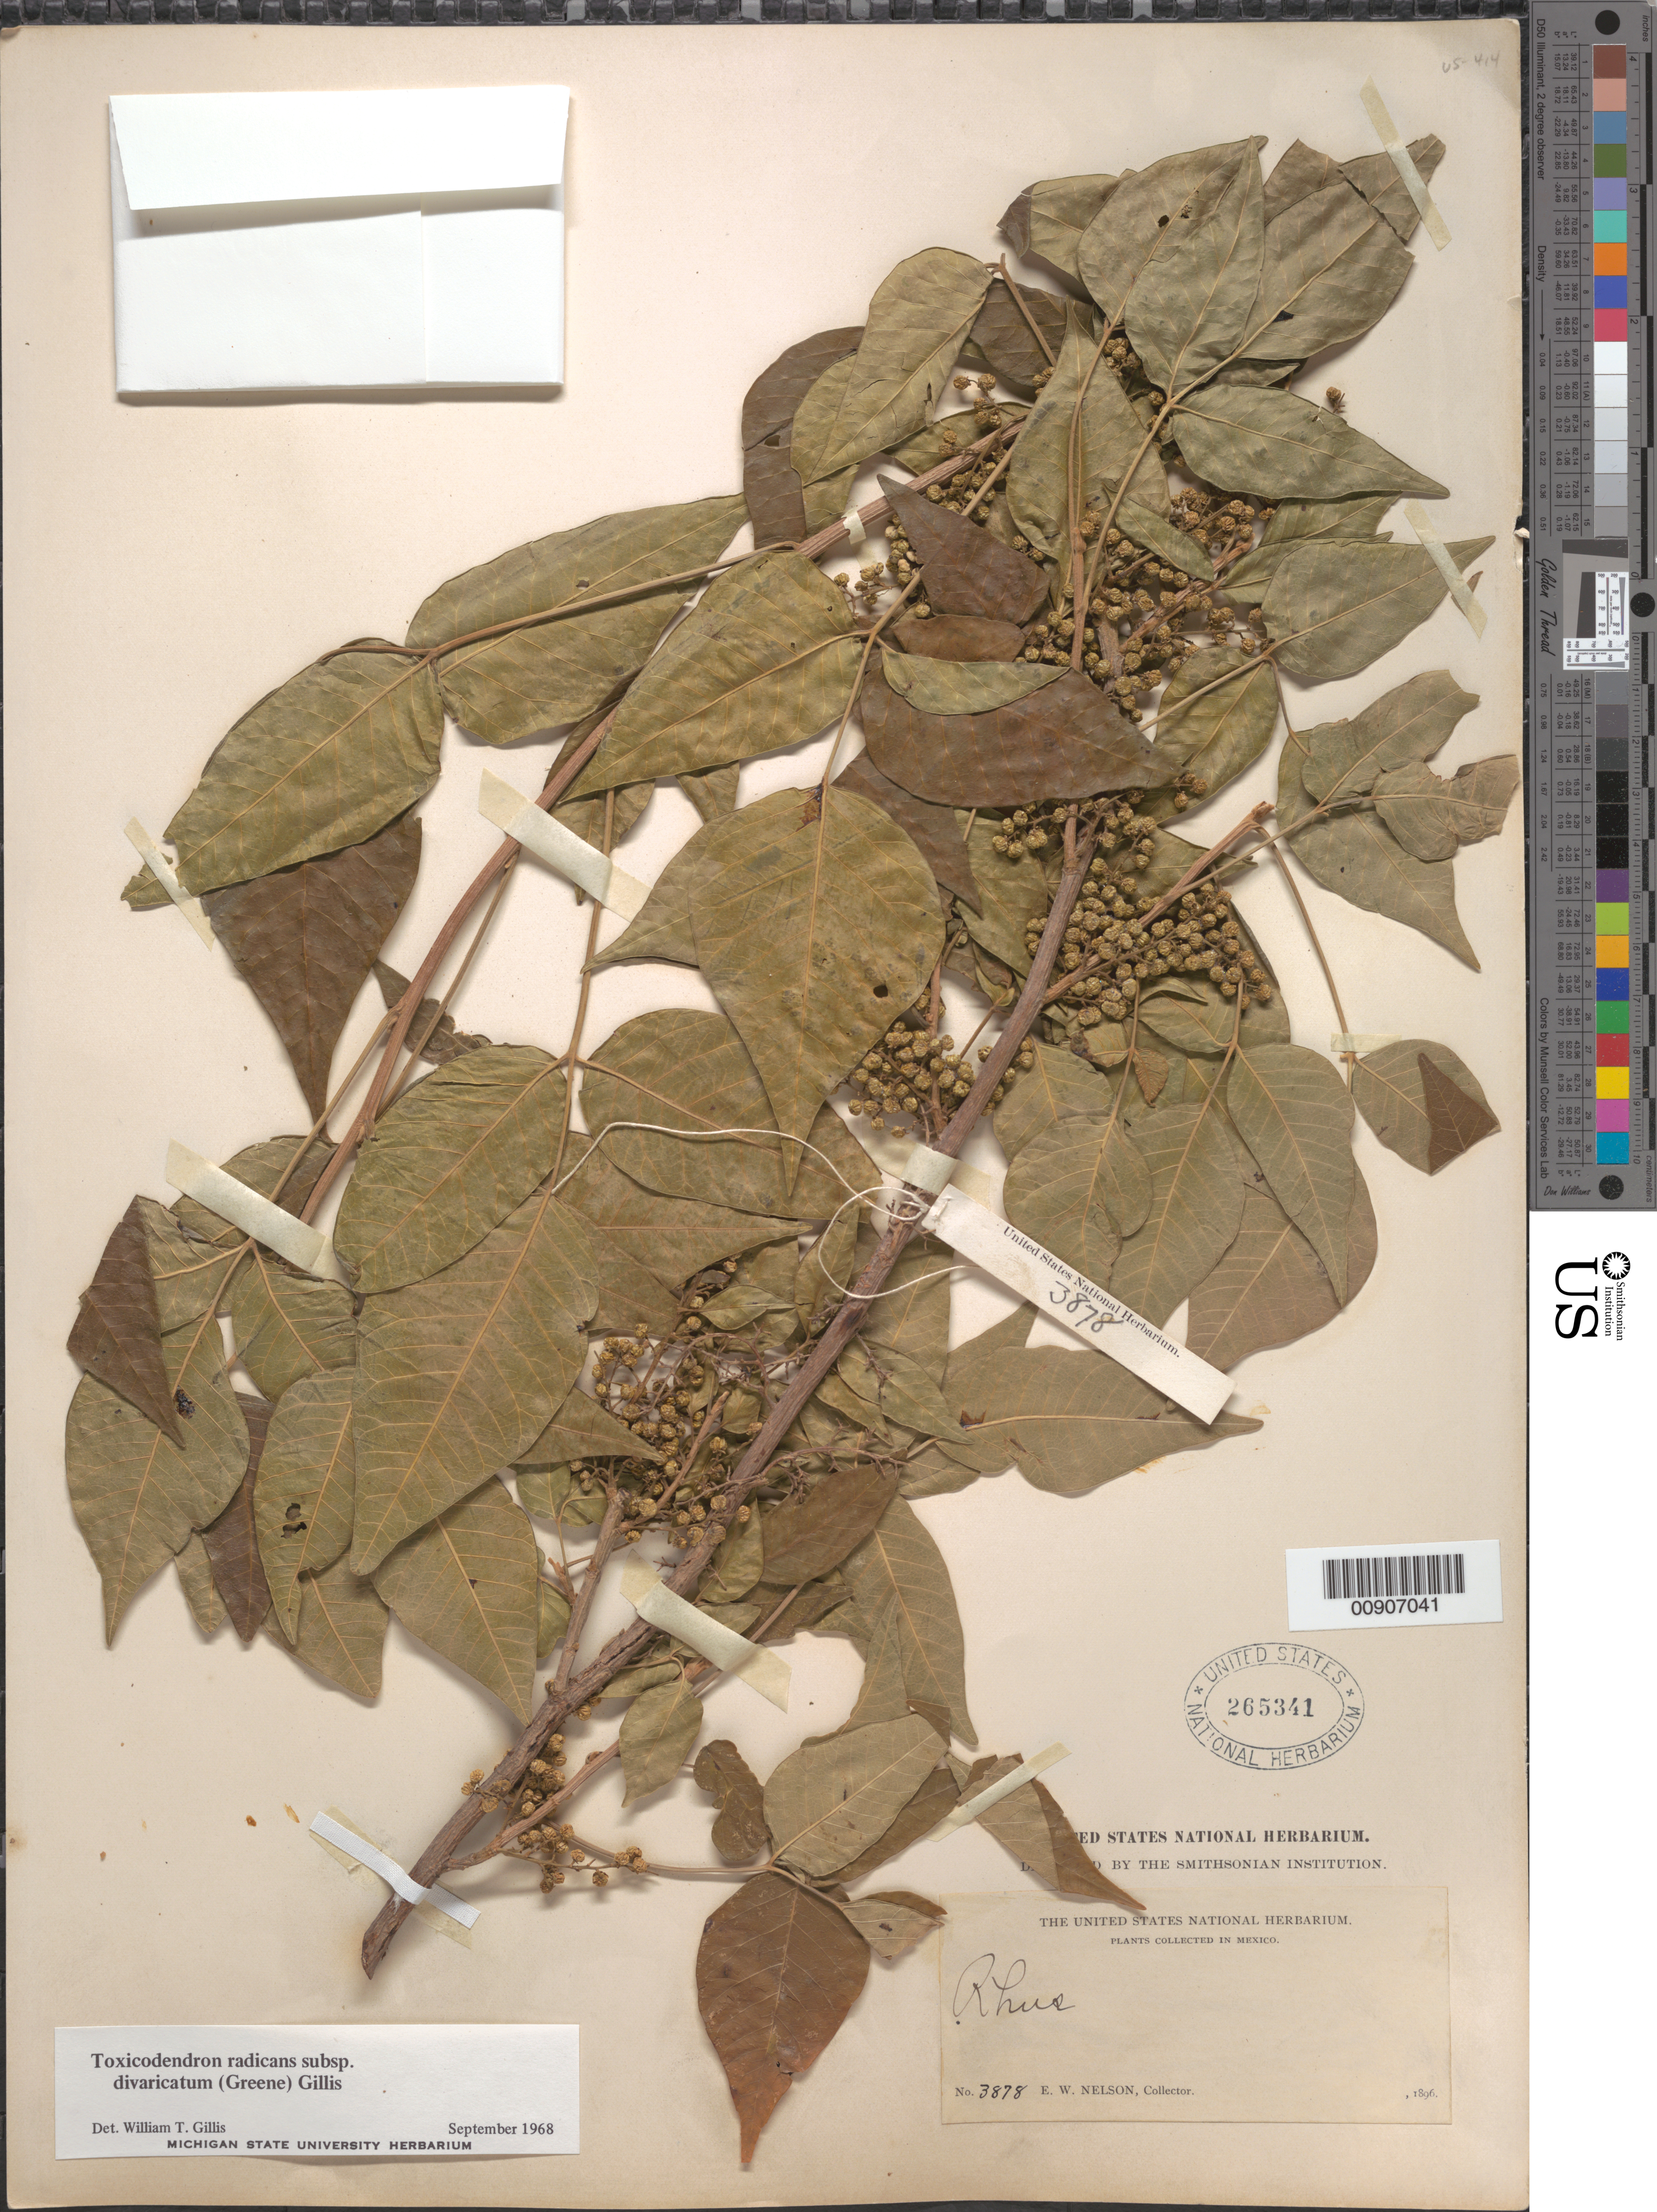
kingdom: Plantae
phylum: Tracheophyta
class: Magnoliopsida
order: Sapindales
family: Anacardiaceae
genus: Toxicodendron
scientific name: Toxicodendron radicans subsp. divaricatum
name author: (Greene) Gillis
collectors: E. W. Nelson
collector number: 3878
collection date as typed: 1896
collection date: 1896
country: Mexico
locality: Mexico.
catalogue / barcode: US 265341